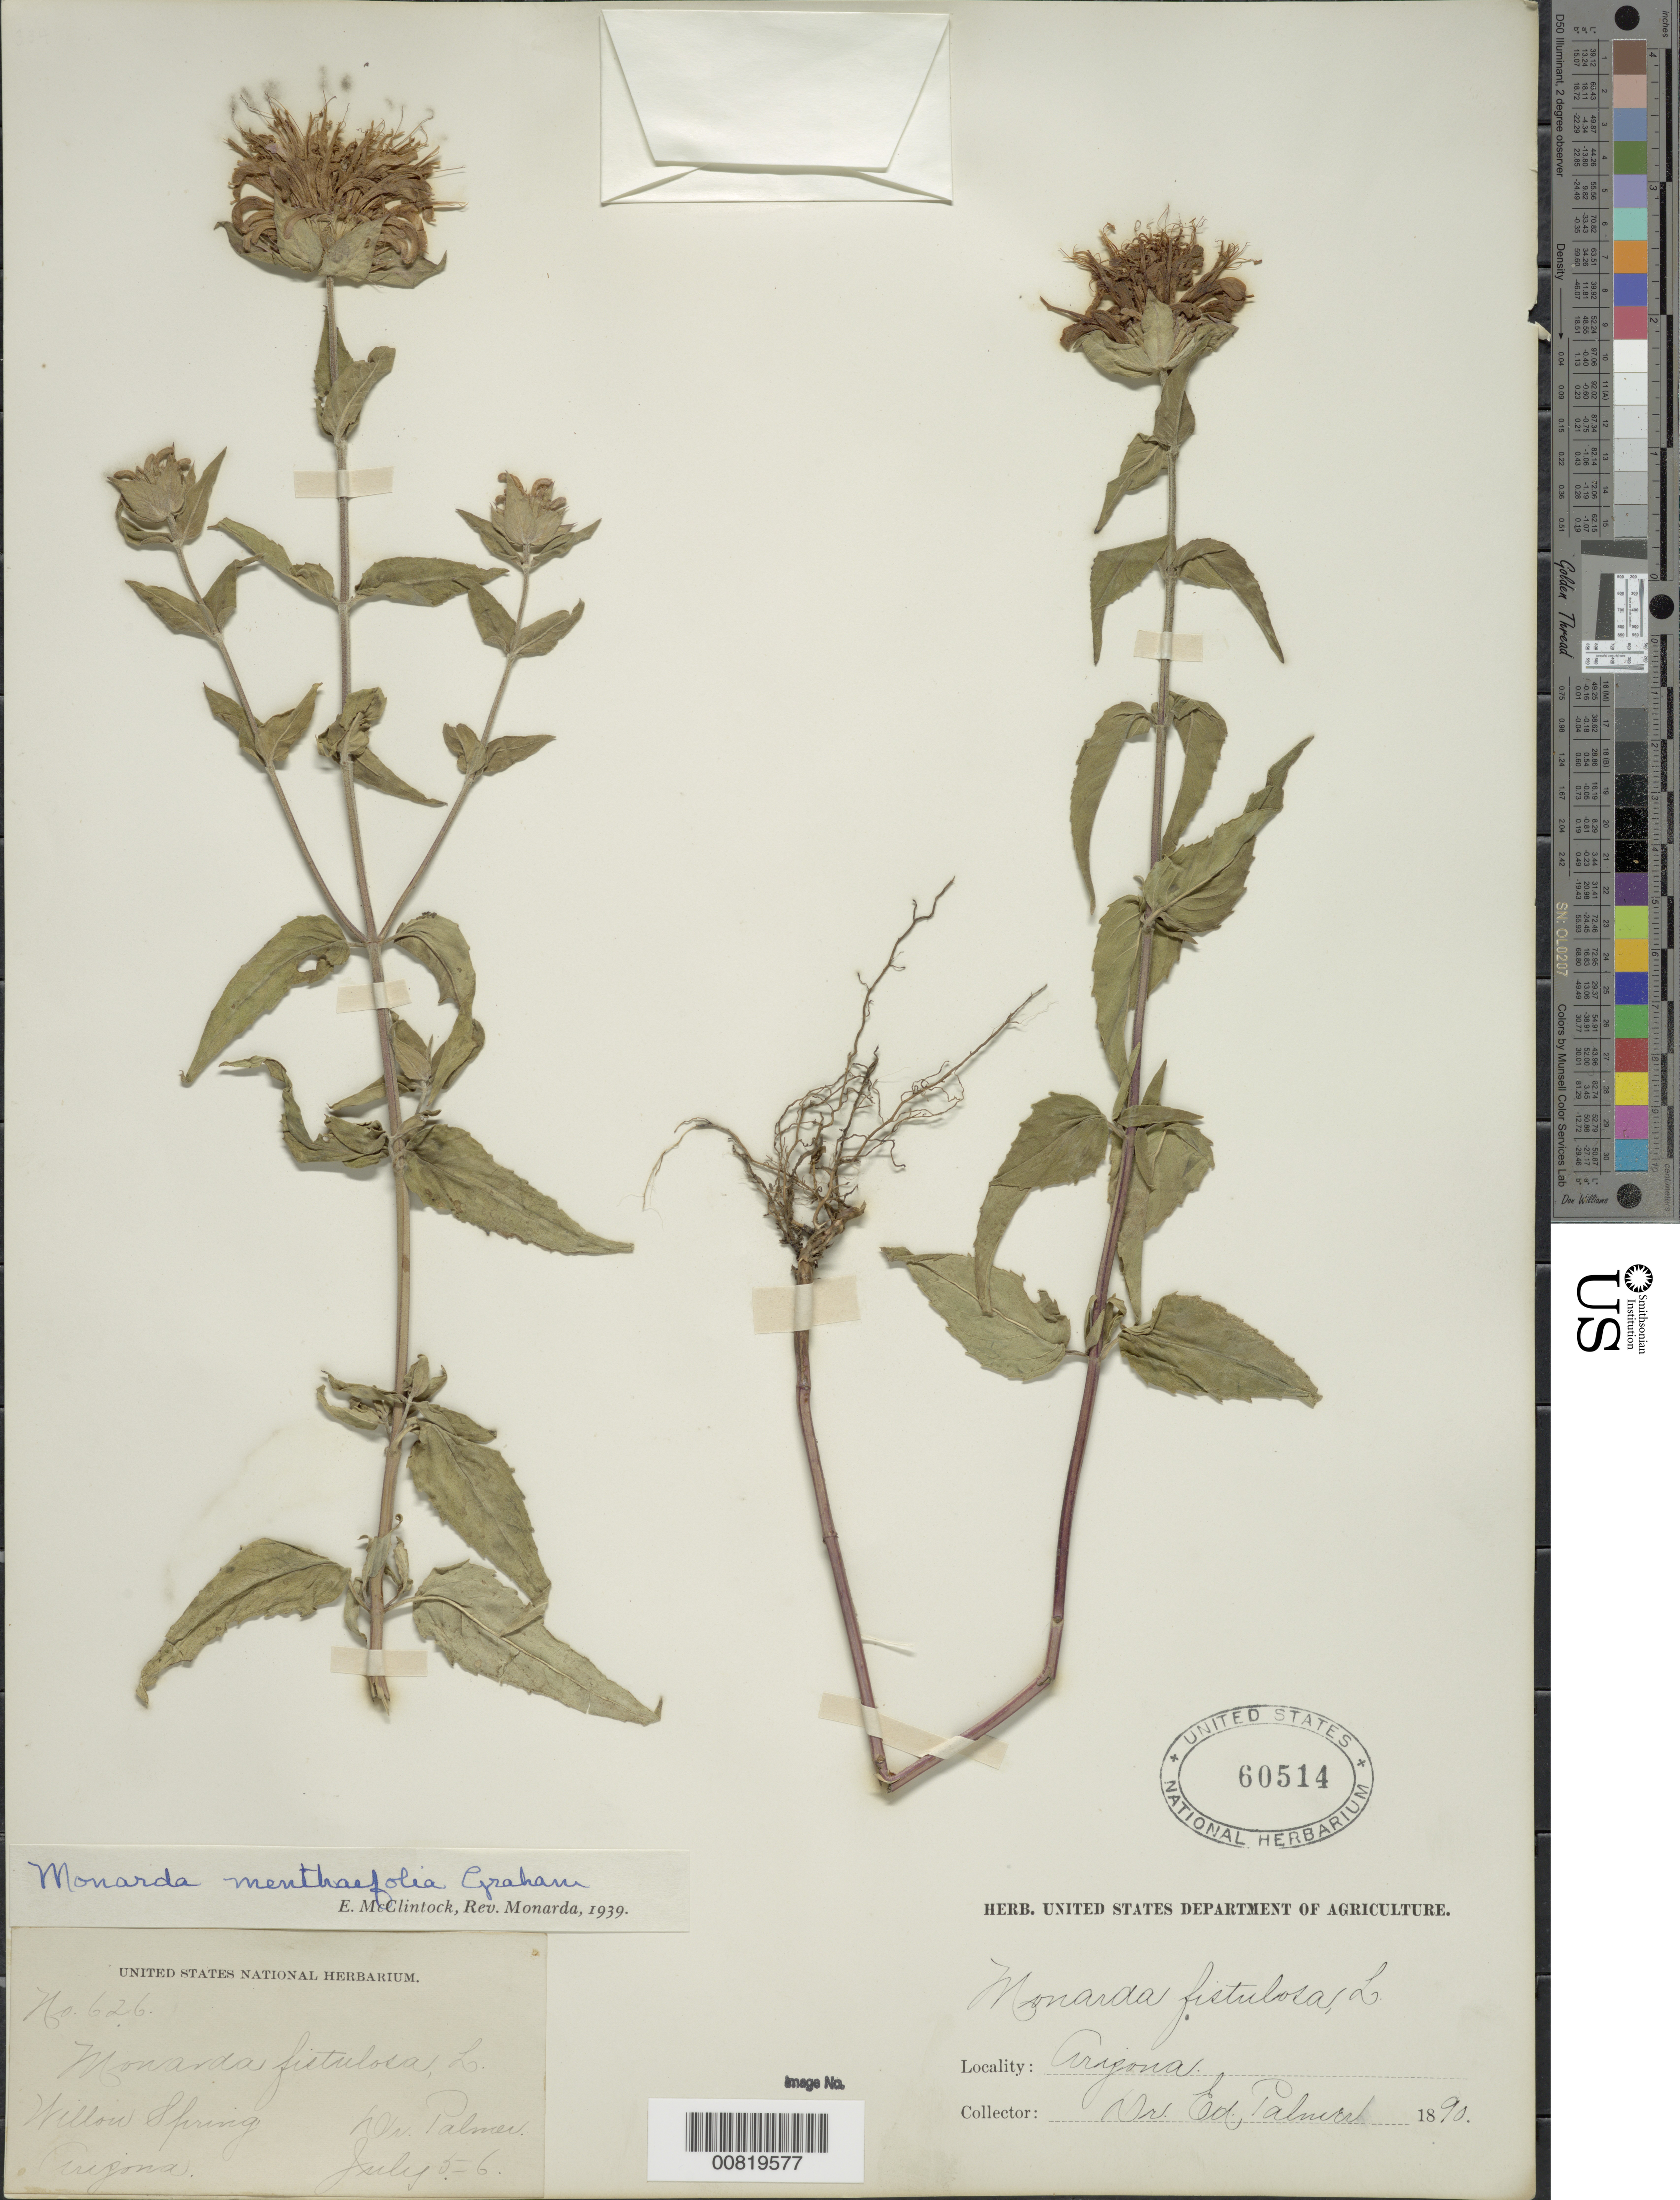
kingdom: Plantae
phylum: Tracheophyta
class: Magnoliopsida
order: Lamiales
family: Lamiaceae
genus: Monarda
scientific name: Monarda menthaefolia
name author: Graham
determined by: McClintock, E. M.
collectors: E. Palmer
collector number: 626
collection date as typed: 05 Jul 1890 to 06 Jul 1890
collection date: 1890-07-05/1890-07-06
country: United States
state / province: Arizona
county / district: Coconino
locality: Willow Spring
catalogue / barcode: US 60514